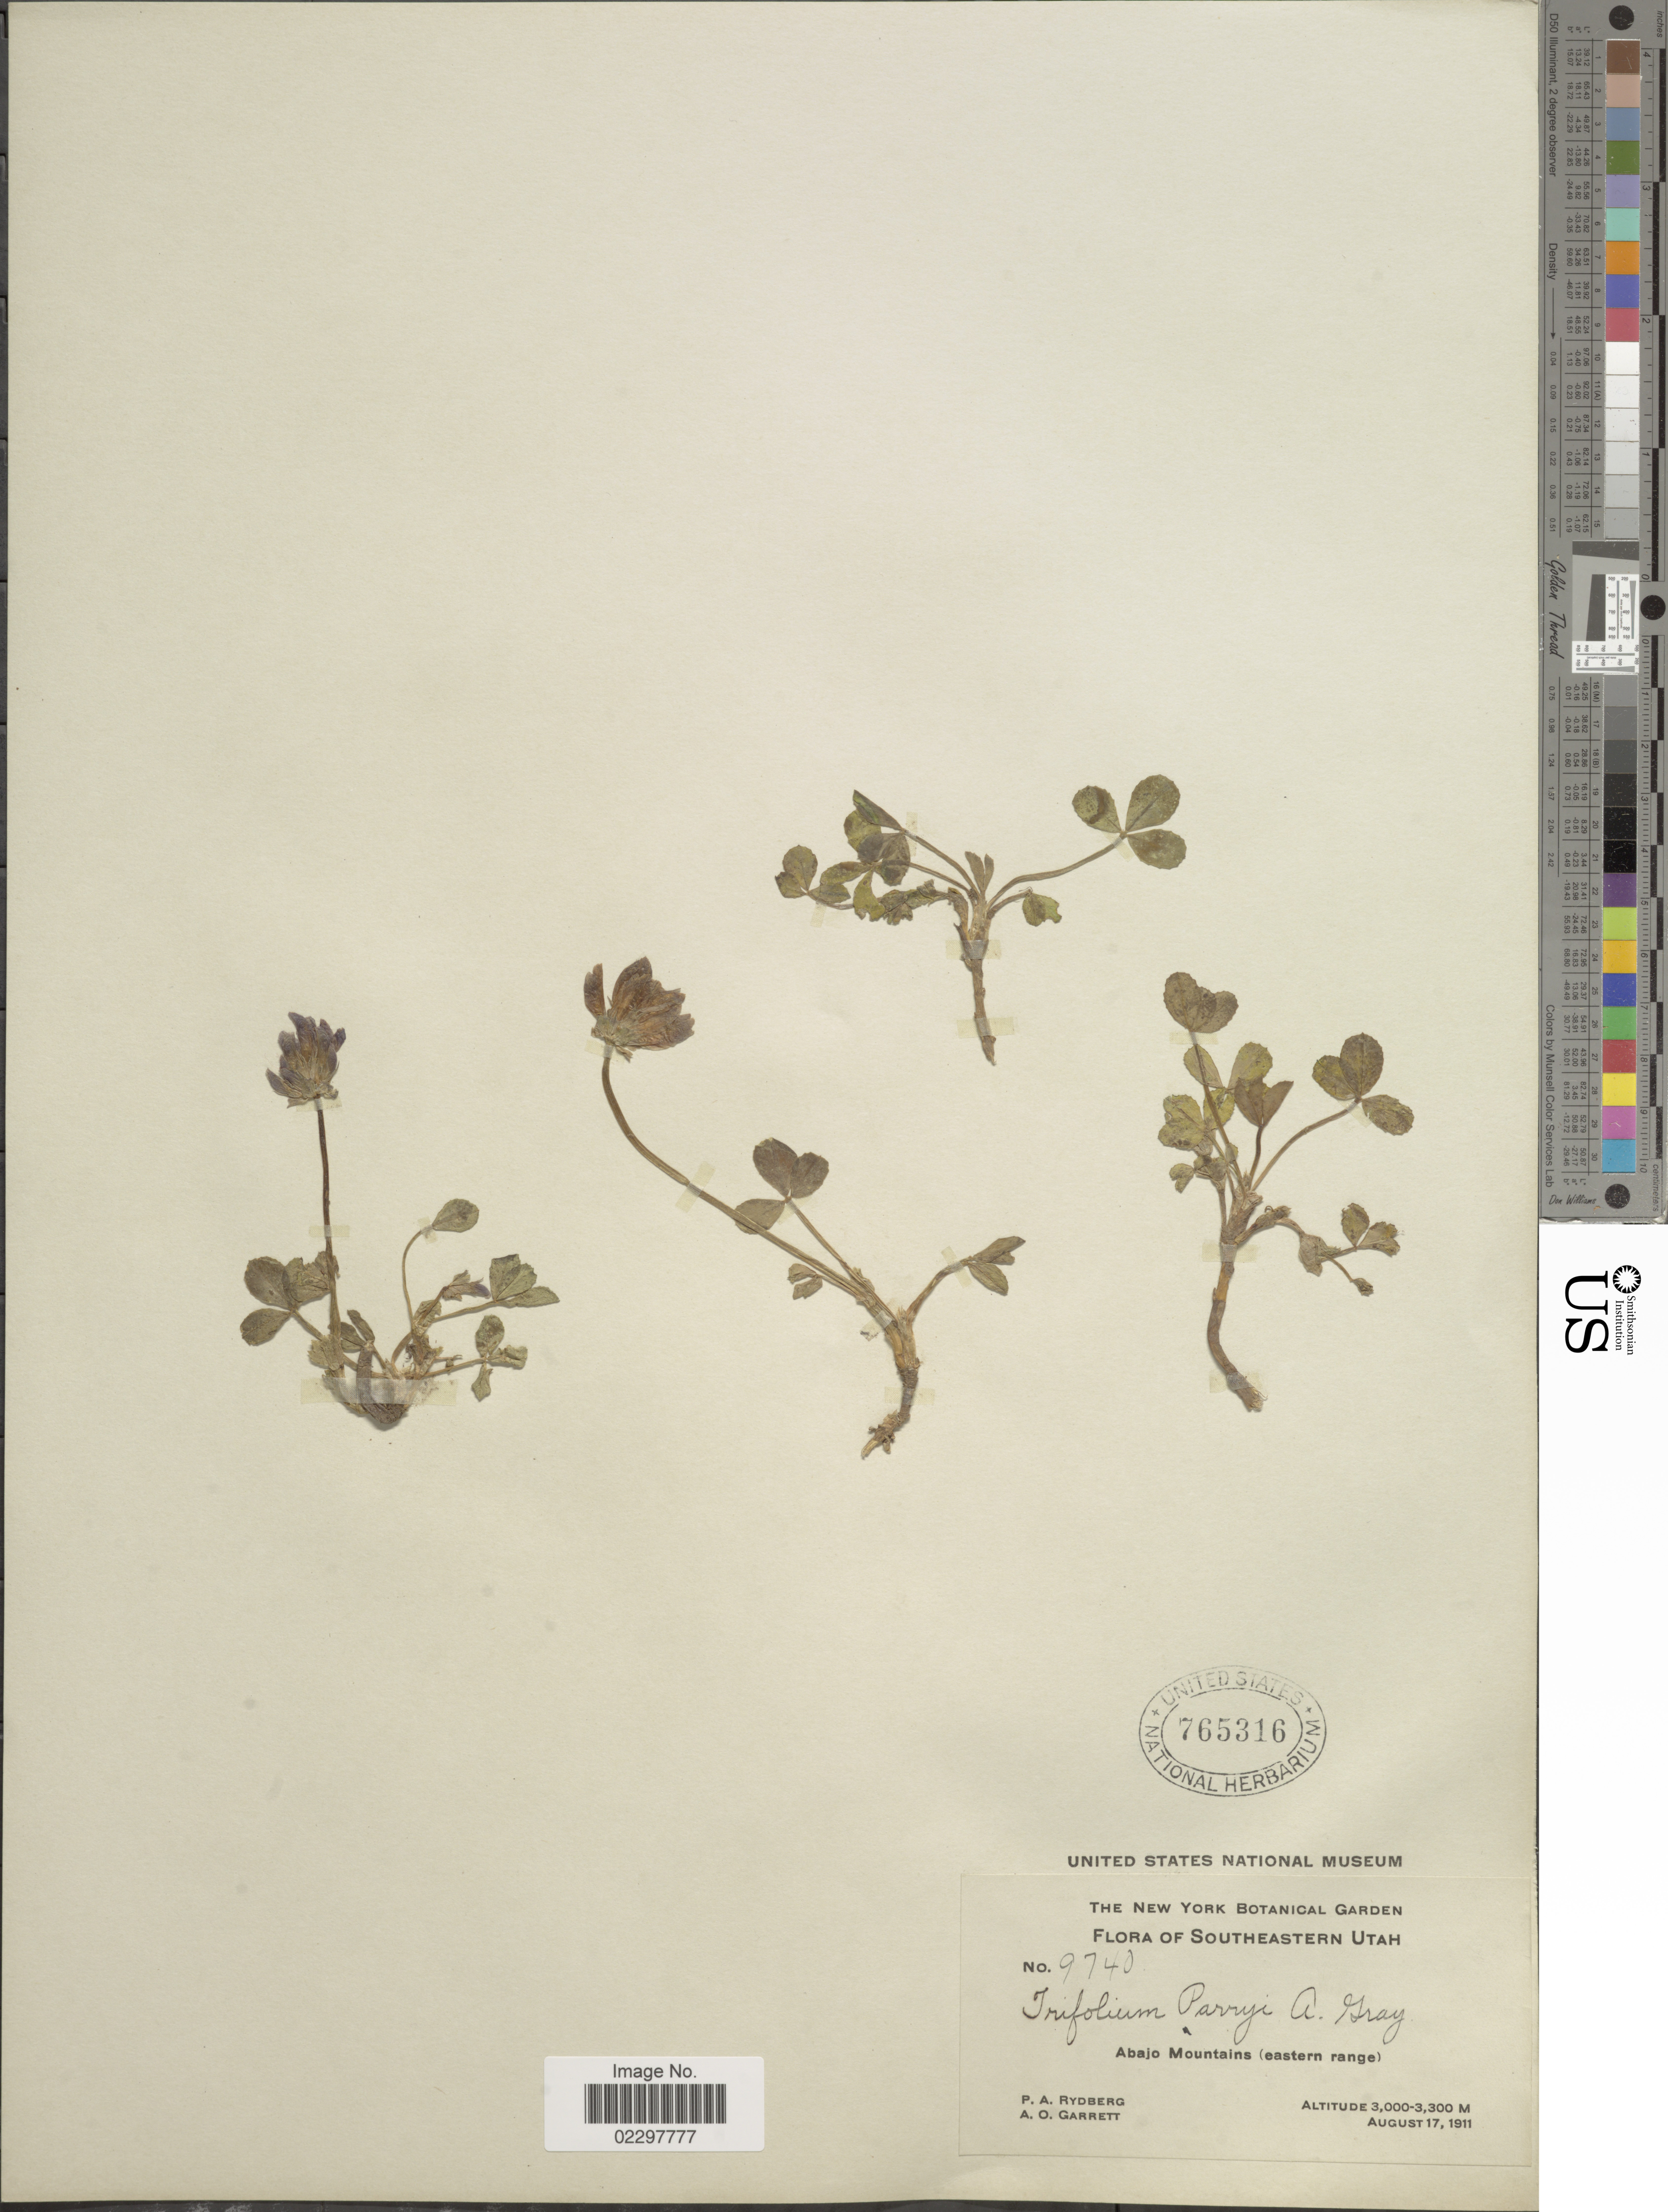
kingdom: Plantae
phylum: Tracheophyta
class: Magnoliopsida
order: Fabales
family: Fabaceae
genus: Trifolium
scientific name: Trifolium parryi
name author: A. Gray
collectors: P. A. Rydberg & A. O. Garrett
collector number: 9740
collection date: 1911-08-17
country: United States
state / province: Utah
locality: Southeastern Utah, Abajo Mountains (eatsern range)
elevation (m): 3000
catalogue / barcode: US 765316